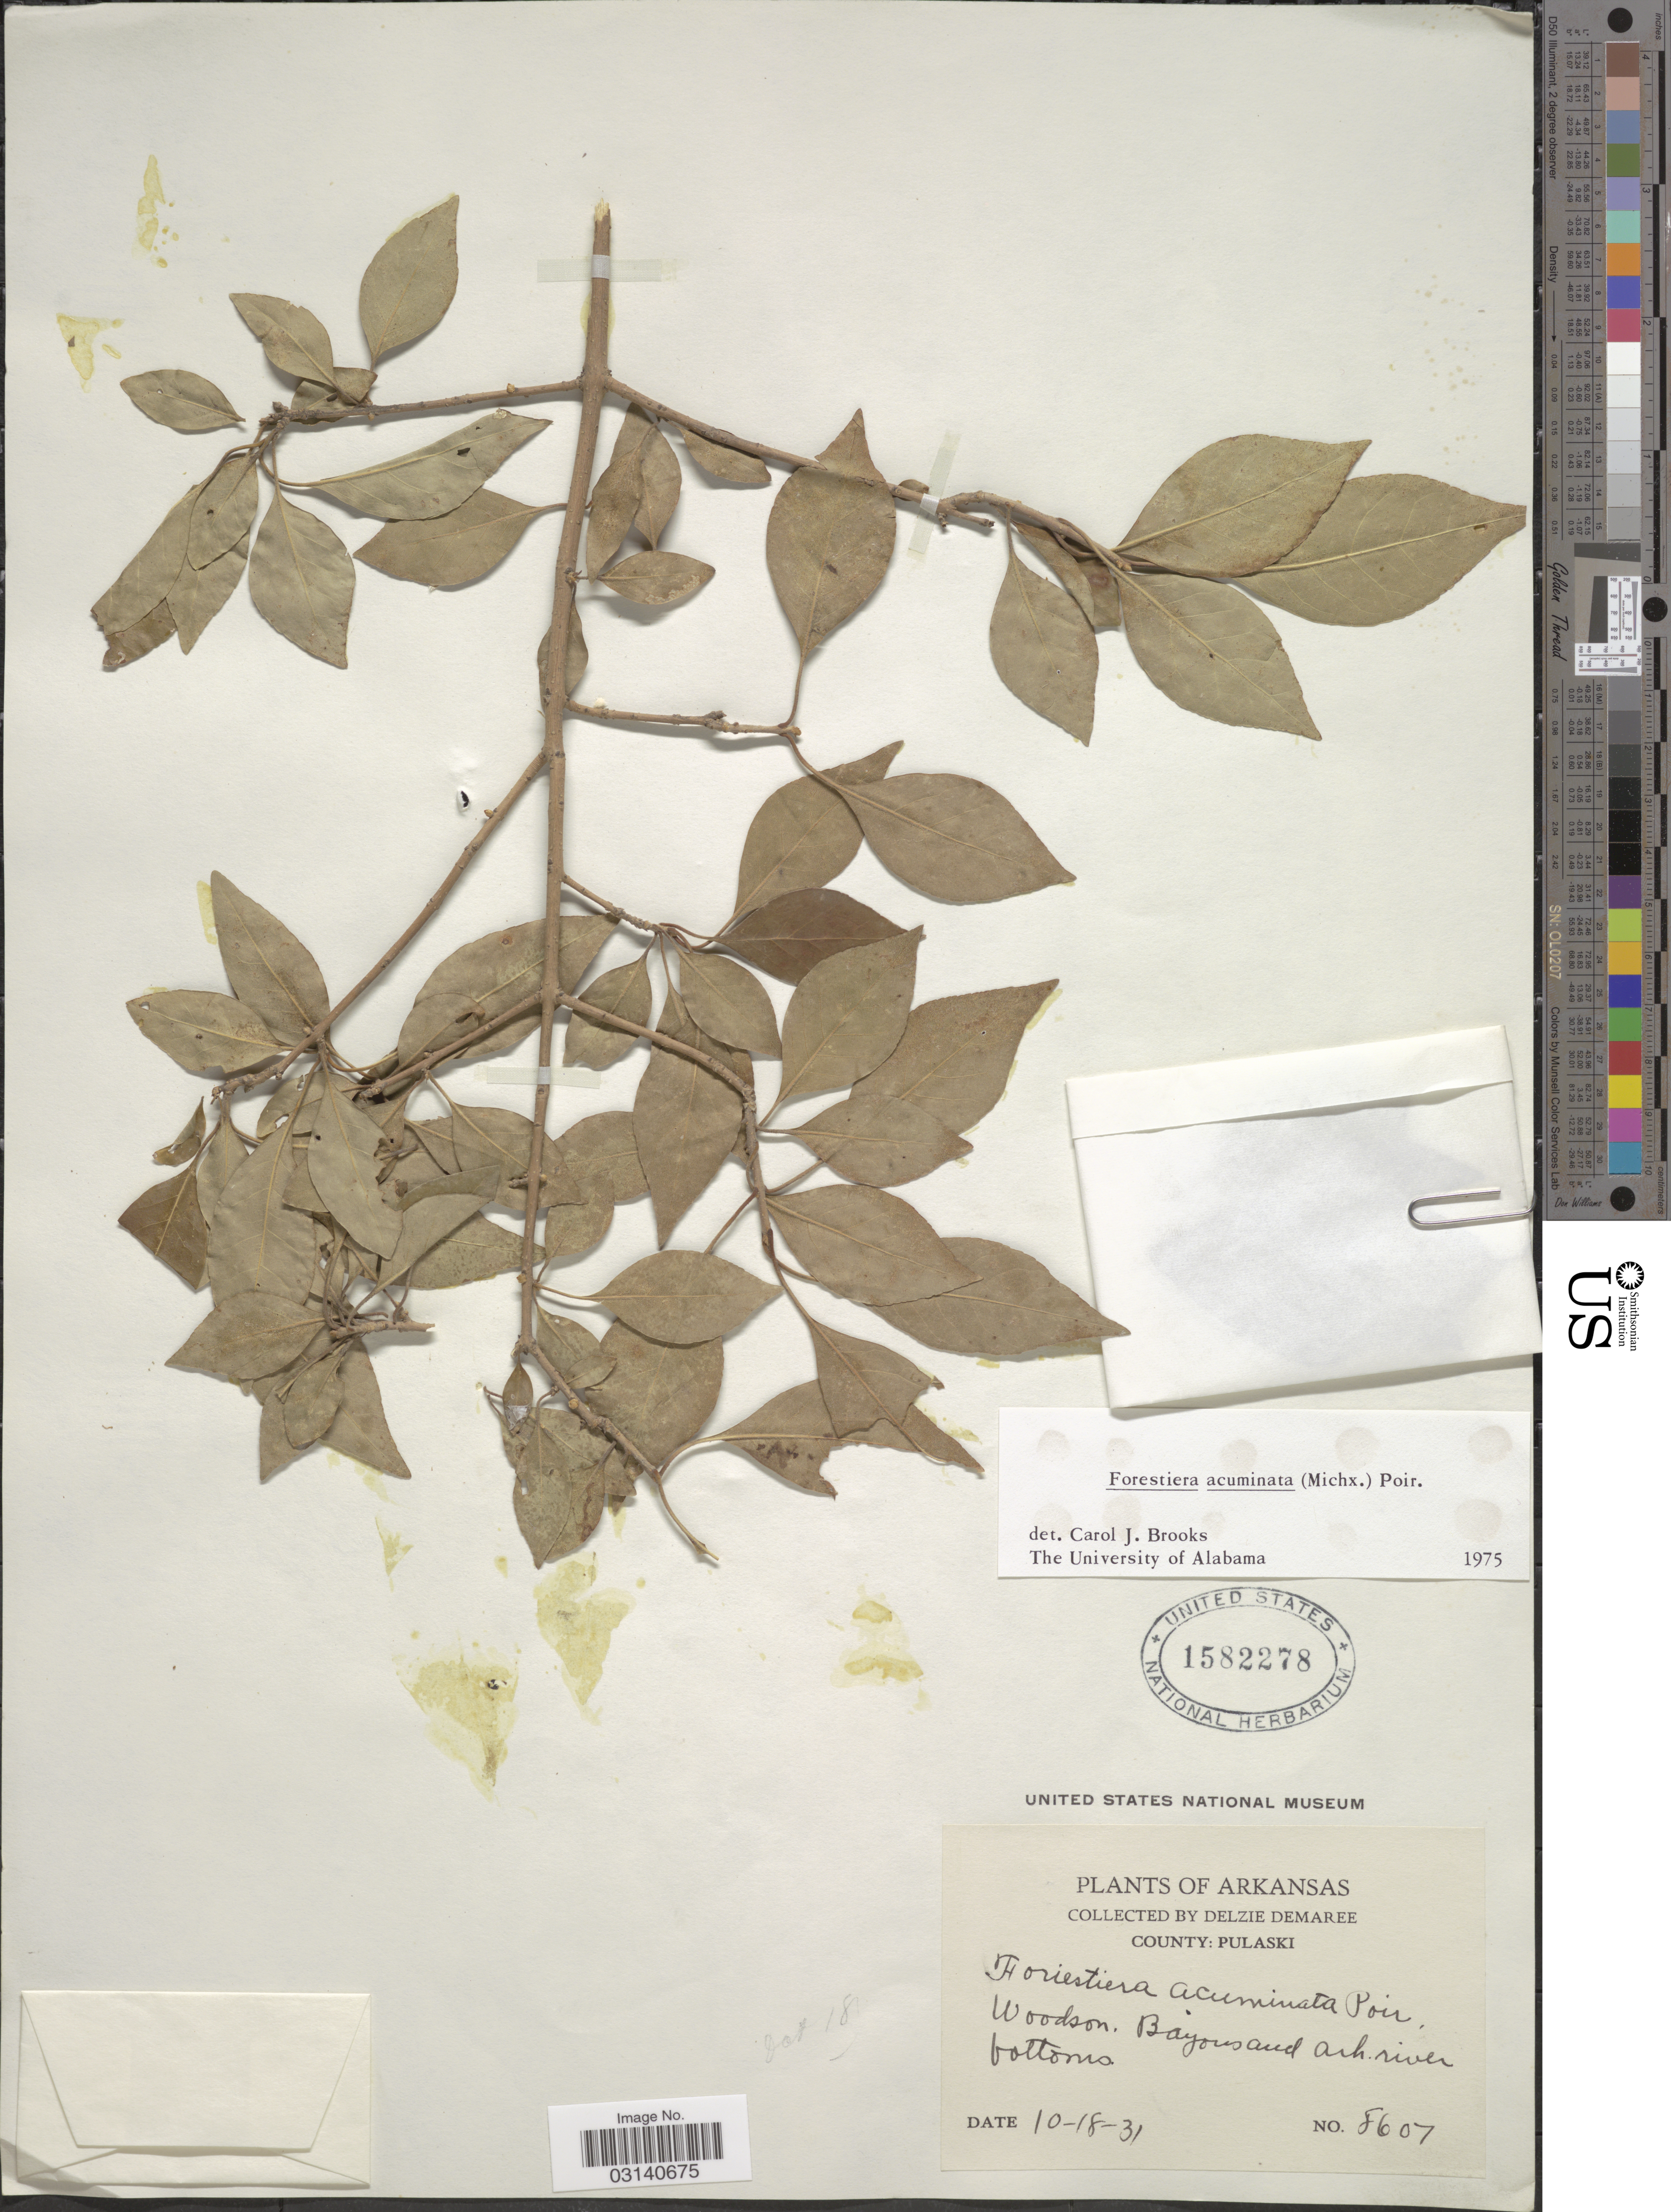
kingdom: Plantae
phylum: Tracheophyta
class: Magnoliopsida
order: Lamiales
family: Oleaceae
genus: Forestiera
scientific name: Forestiera acuminata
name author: (Michx.) Poir.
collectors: E. J. Palmer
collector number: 8607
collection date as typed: Transcribed d/m/y: 18/10/31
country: United States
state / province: Arkansas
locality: County: Pulaski, Woodson, Bayous and Ark. river bottoms.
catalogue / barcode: US 1582278